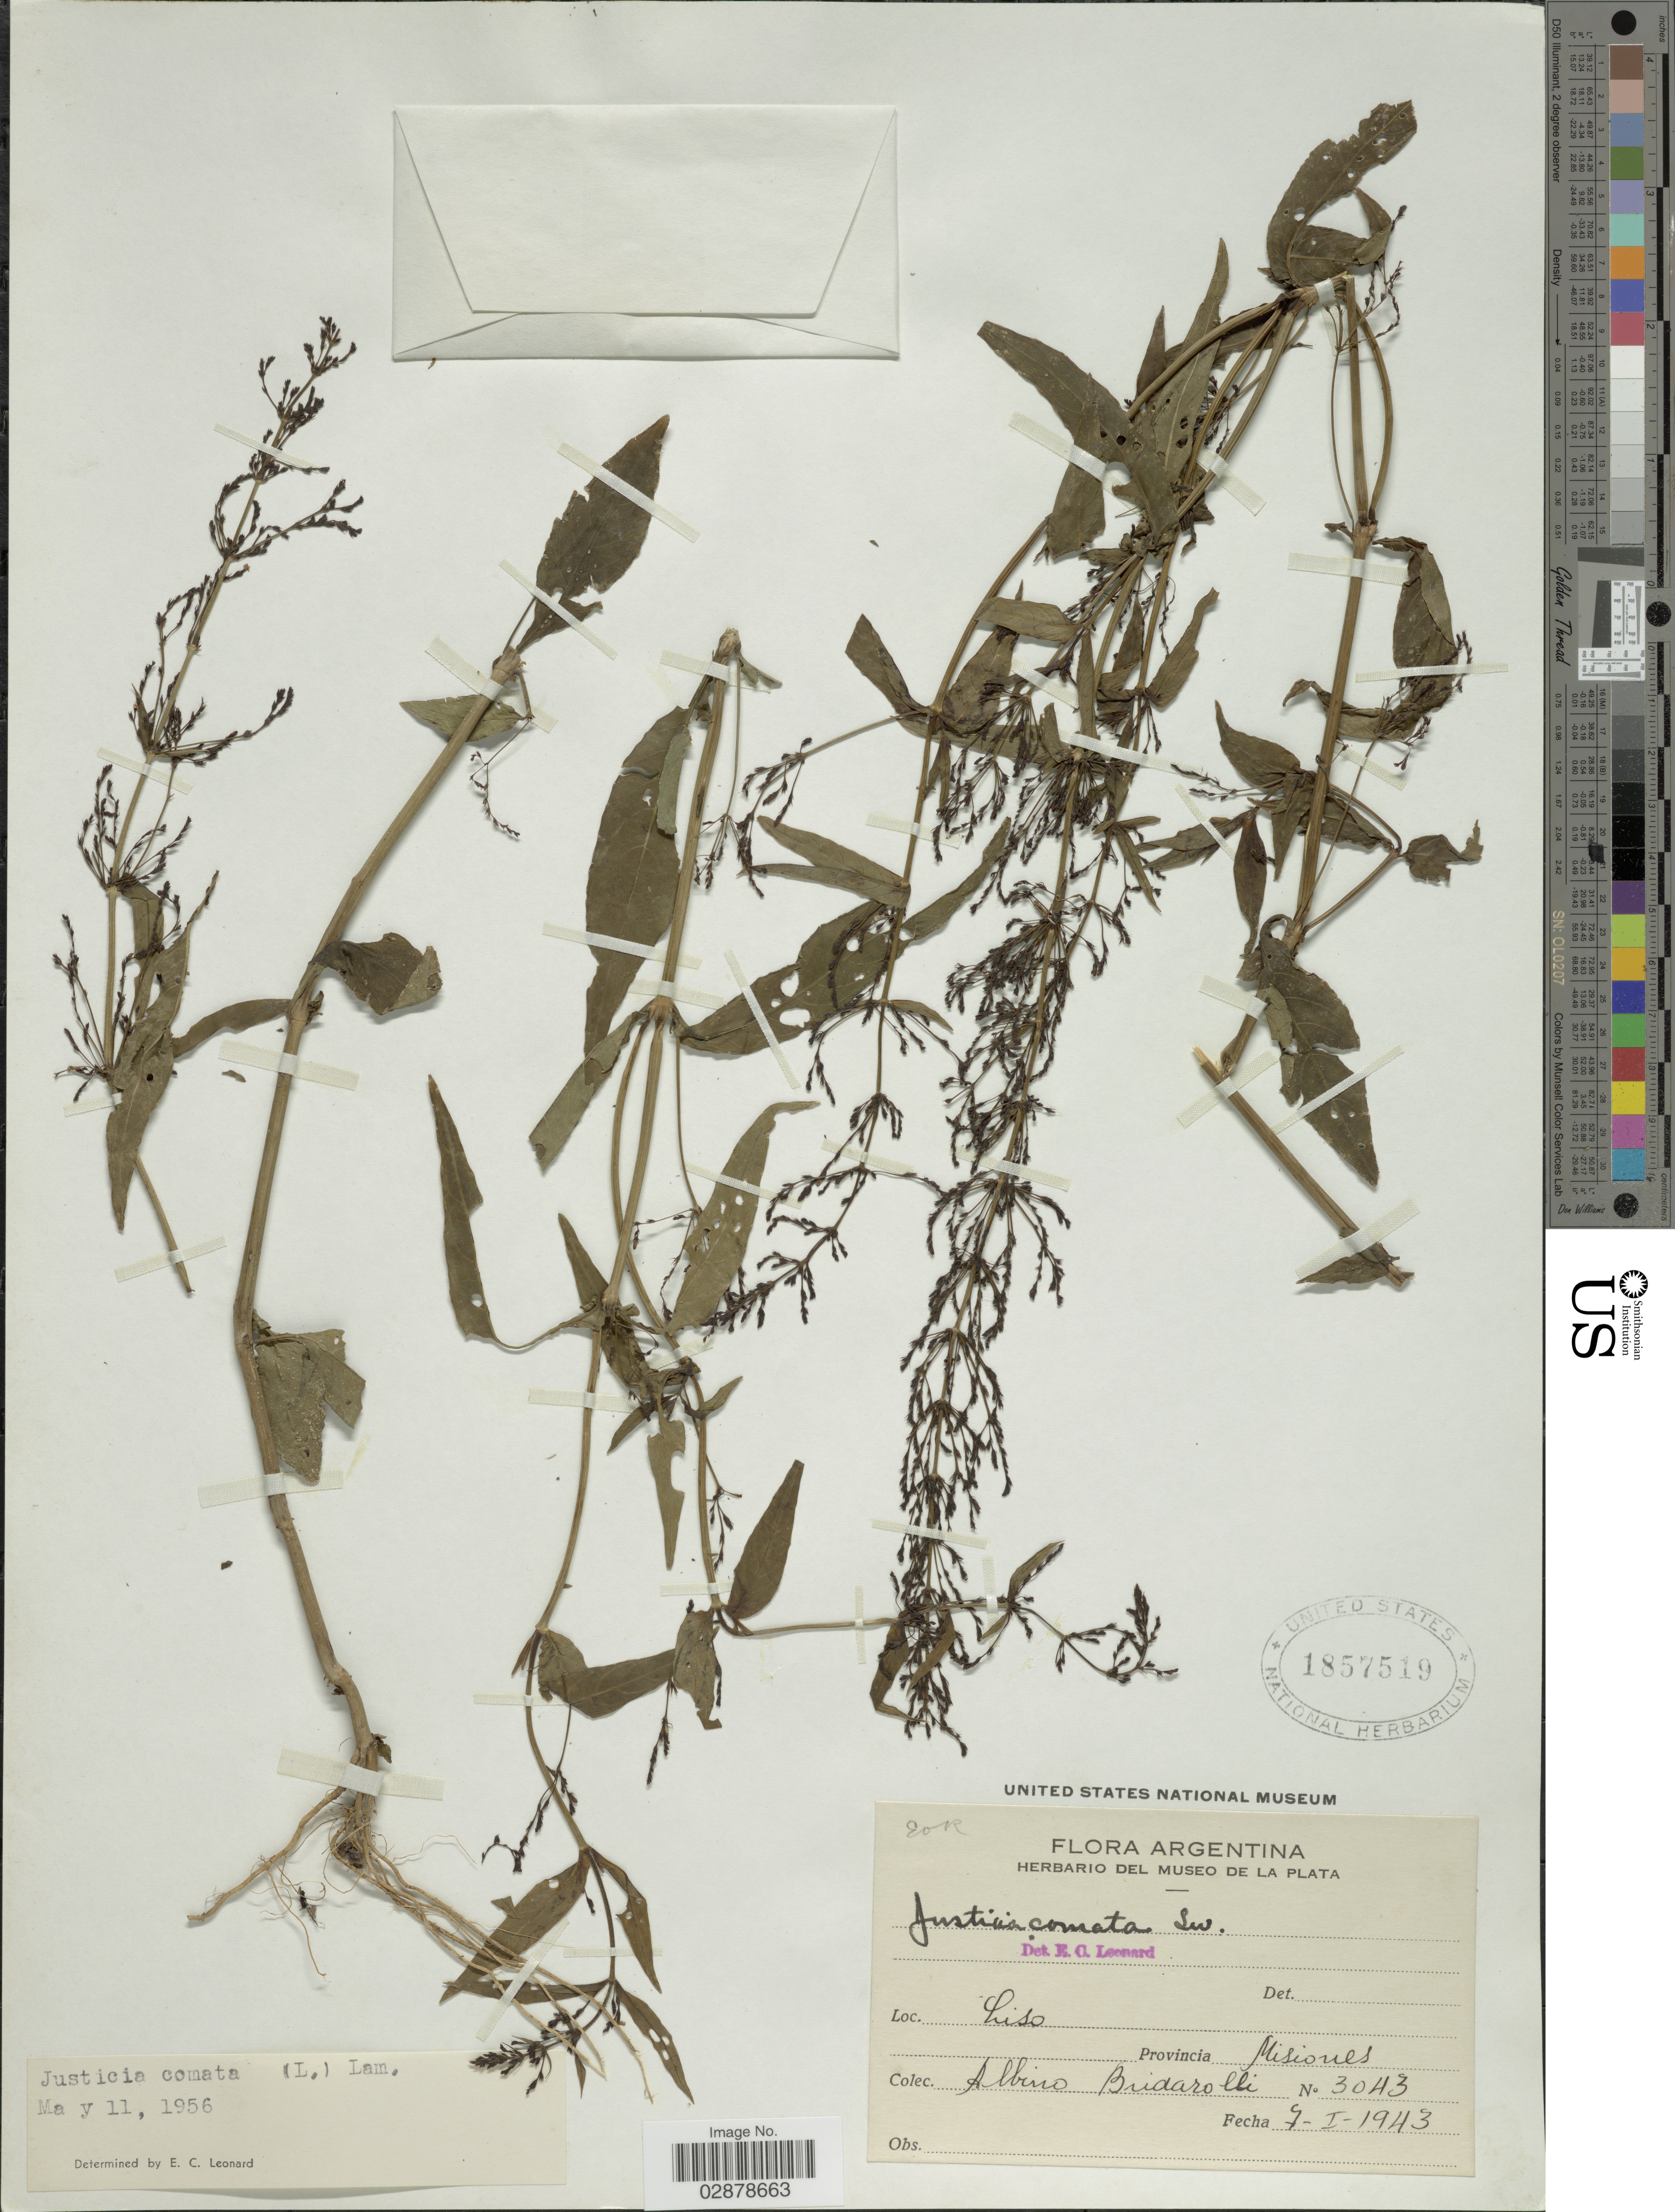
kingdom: Plantae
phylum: Tracheophyta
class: Magnoliopsida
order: Lamiales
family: Acanthaceae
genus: Justicia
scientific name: Justicia comata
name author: (L.) Lam.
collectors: A. Bridarolli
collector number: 3043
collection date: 1943-01-07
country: Argentina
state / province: Misiones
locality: Liso.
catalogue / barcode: US 1857519